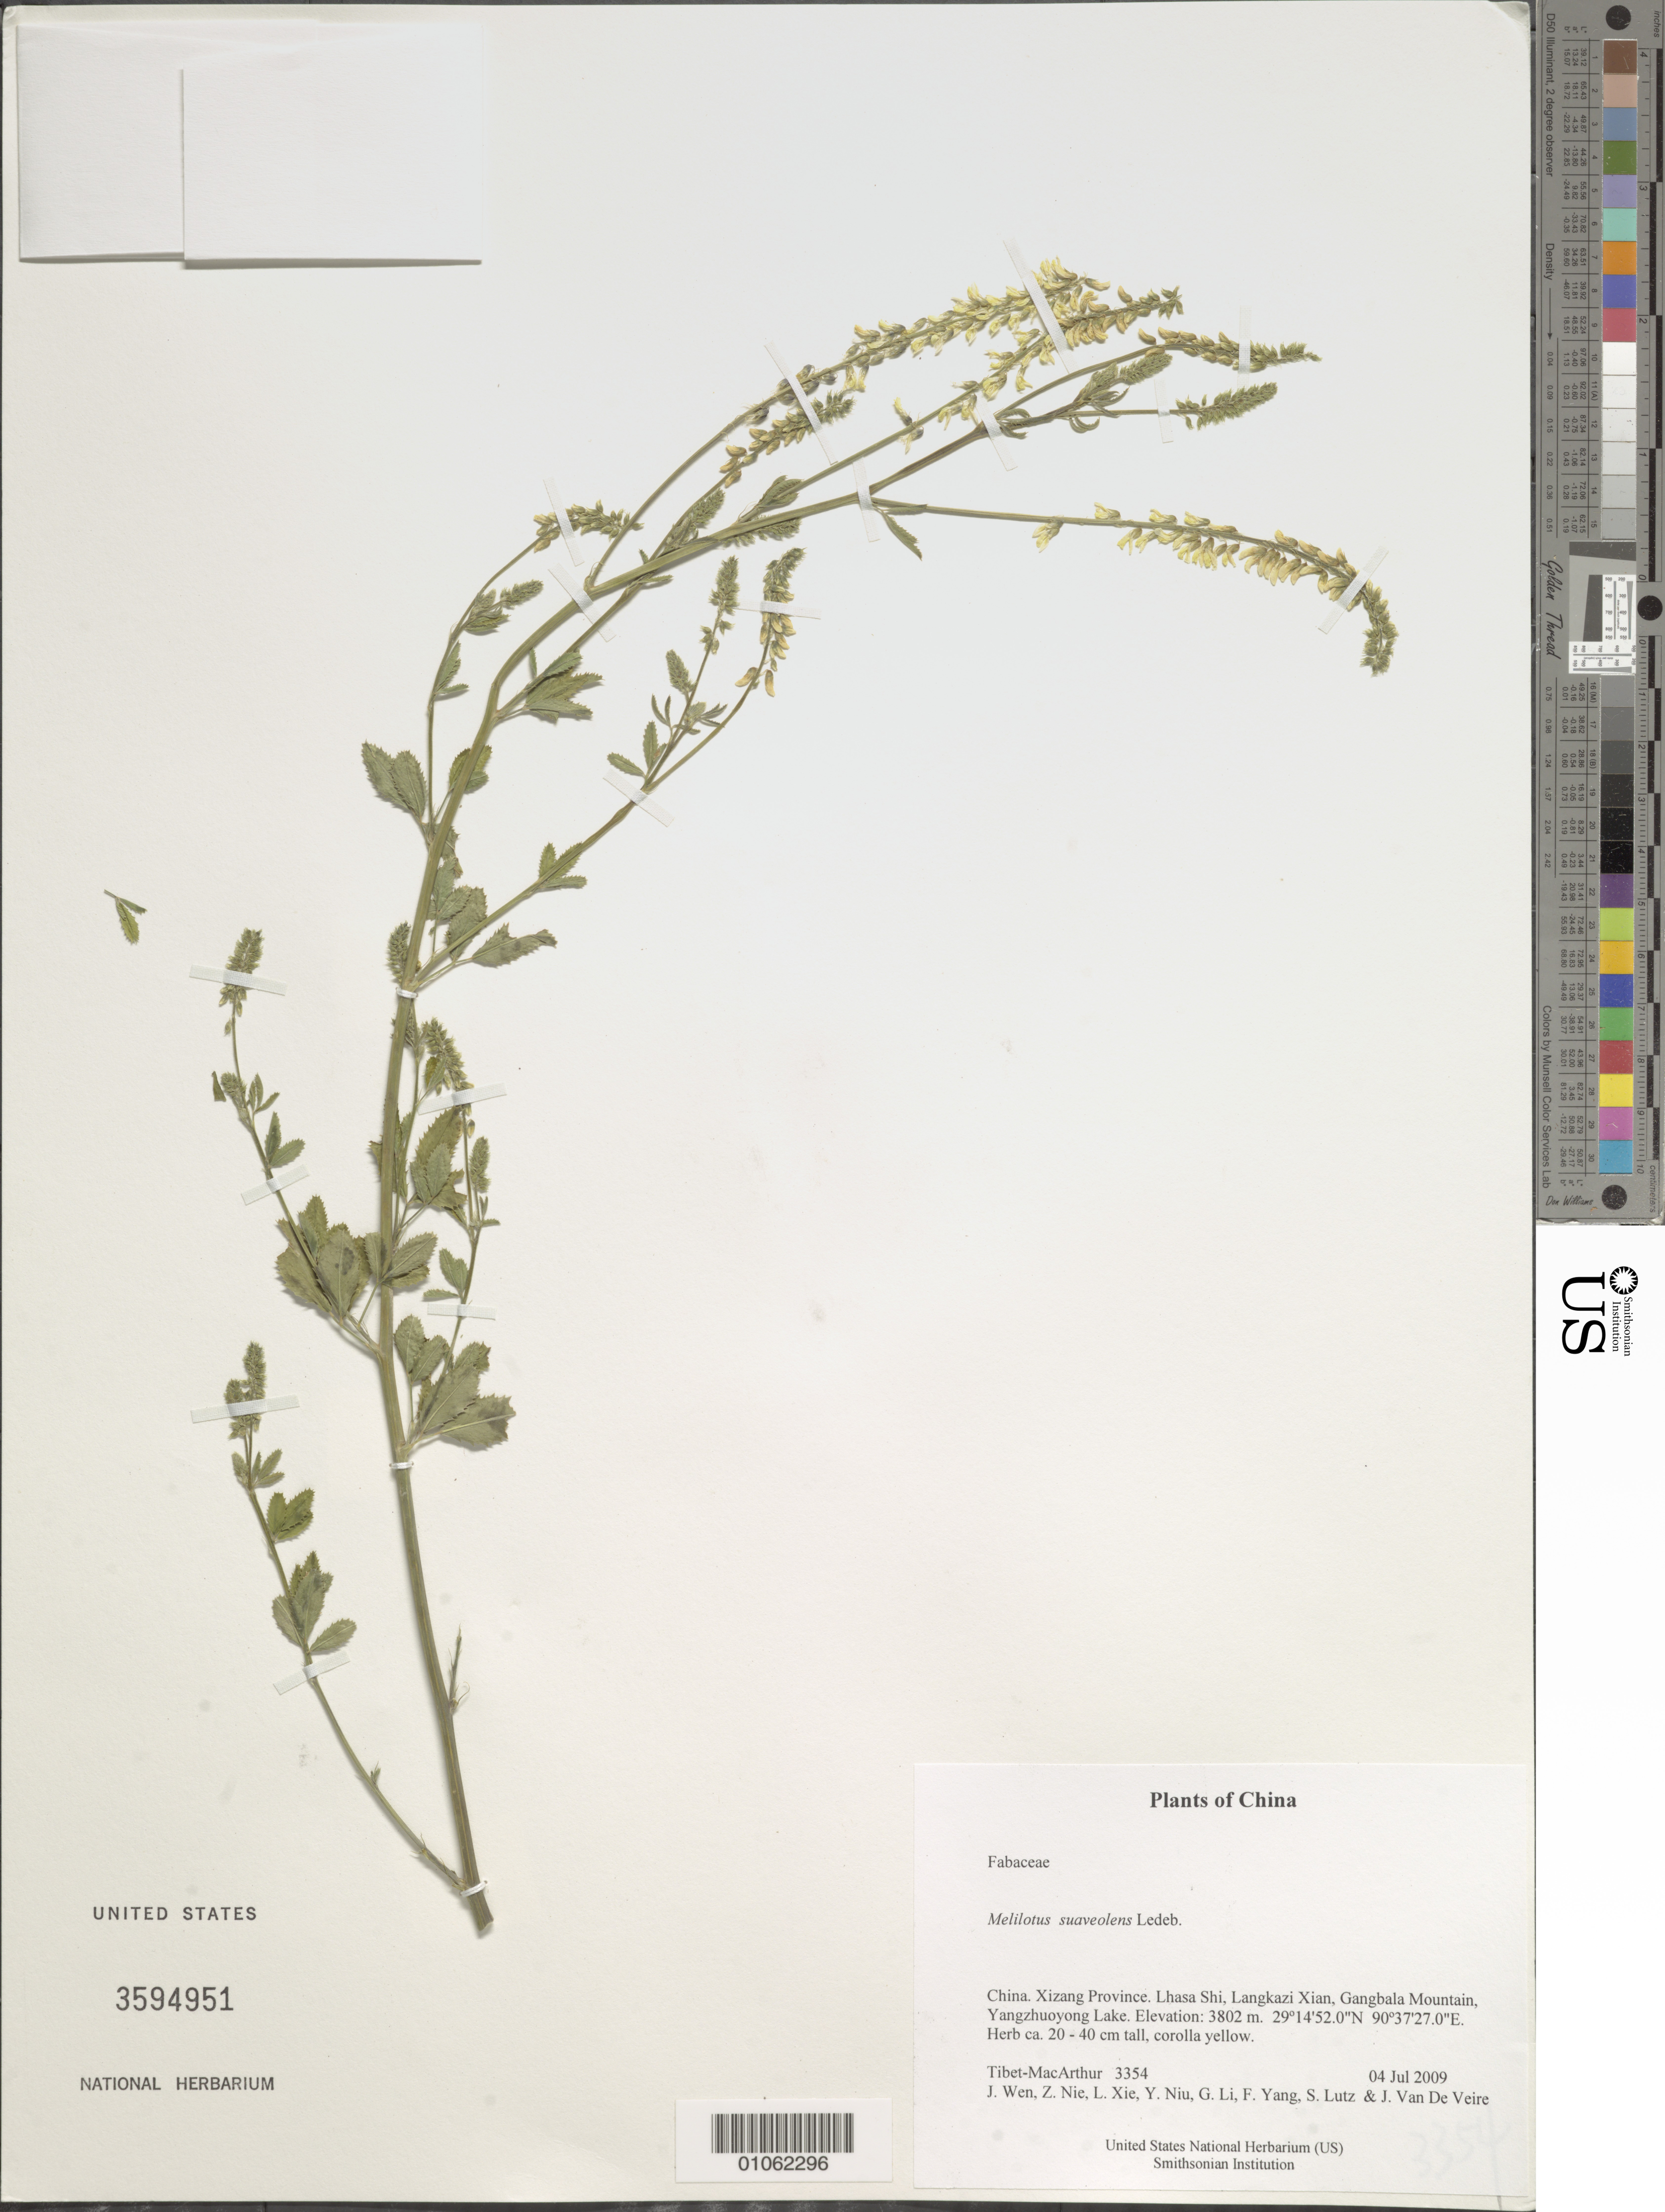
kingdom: Plantae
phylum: Tracheophyta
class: Magnoliopsida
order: Fabales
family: Fabaceae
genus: Melilotus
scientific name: Melilotus officinalis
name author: (L.) Lam.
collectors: Tibet-MacArthur, J. Wen, Z. Nie, L. Xie, Y. Niu, G. Li, F. Yang, S. Lutz & J. Van De Veire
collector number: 3354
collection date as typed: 04 Jul 2009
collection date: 2009-07-04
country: China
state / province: Xizang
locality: Lhasa Shi, Langkazi Xian, Gangbala Mountain, Yangzhuoyong Lake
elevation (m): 3802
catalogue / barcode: US 3594951